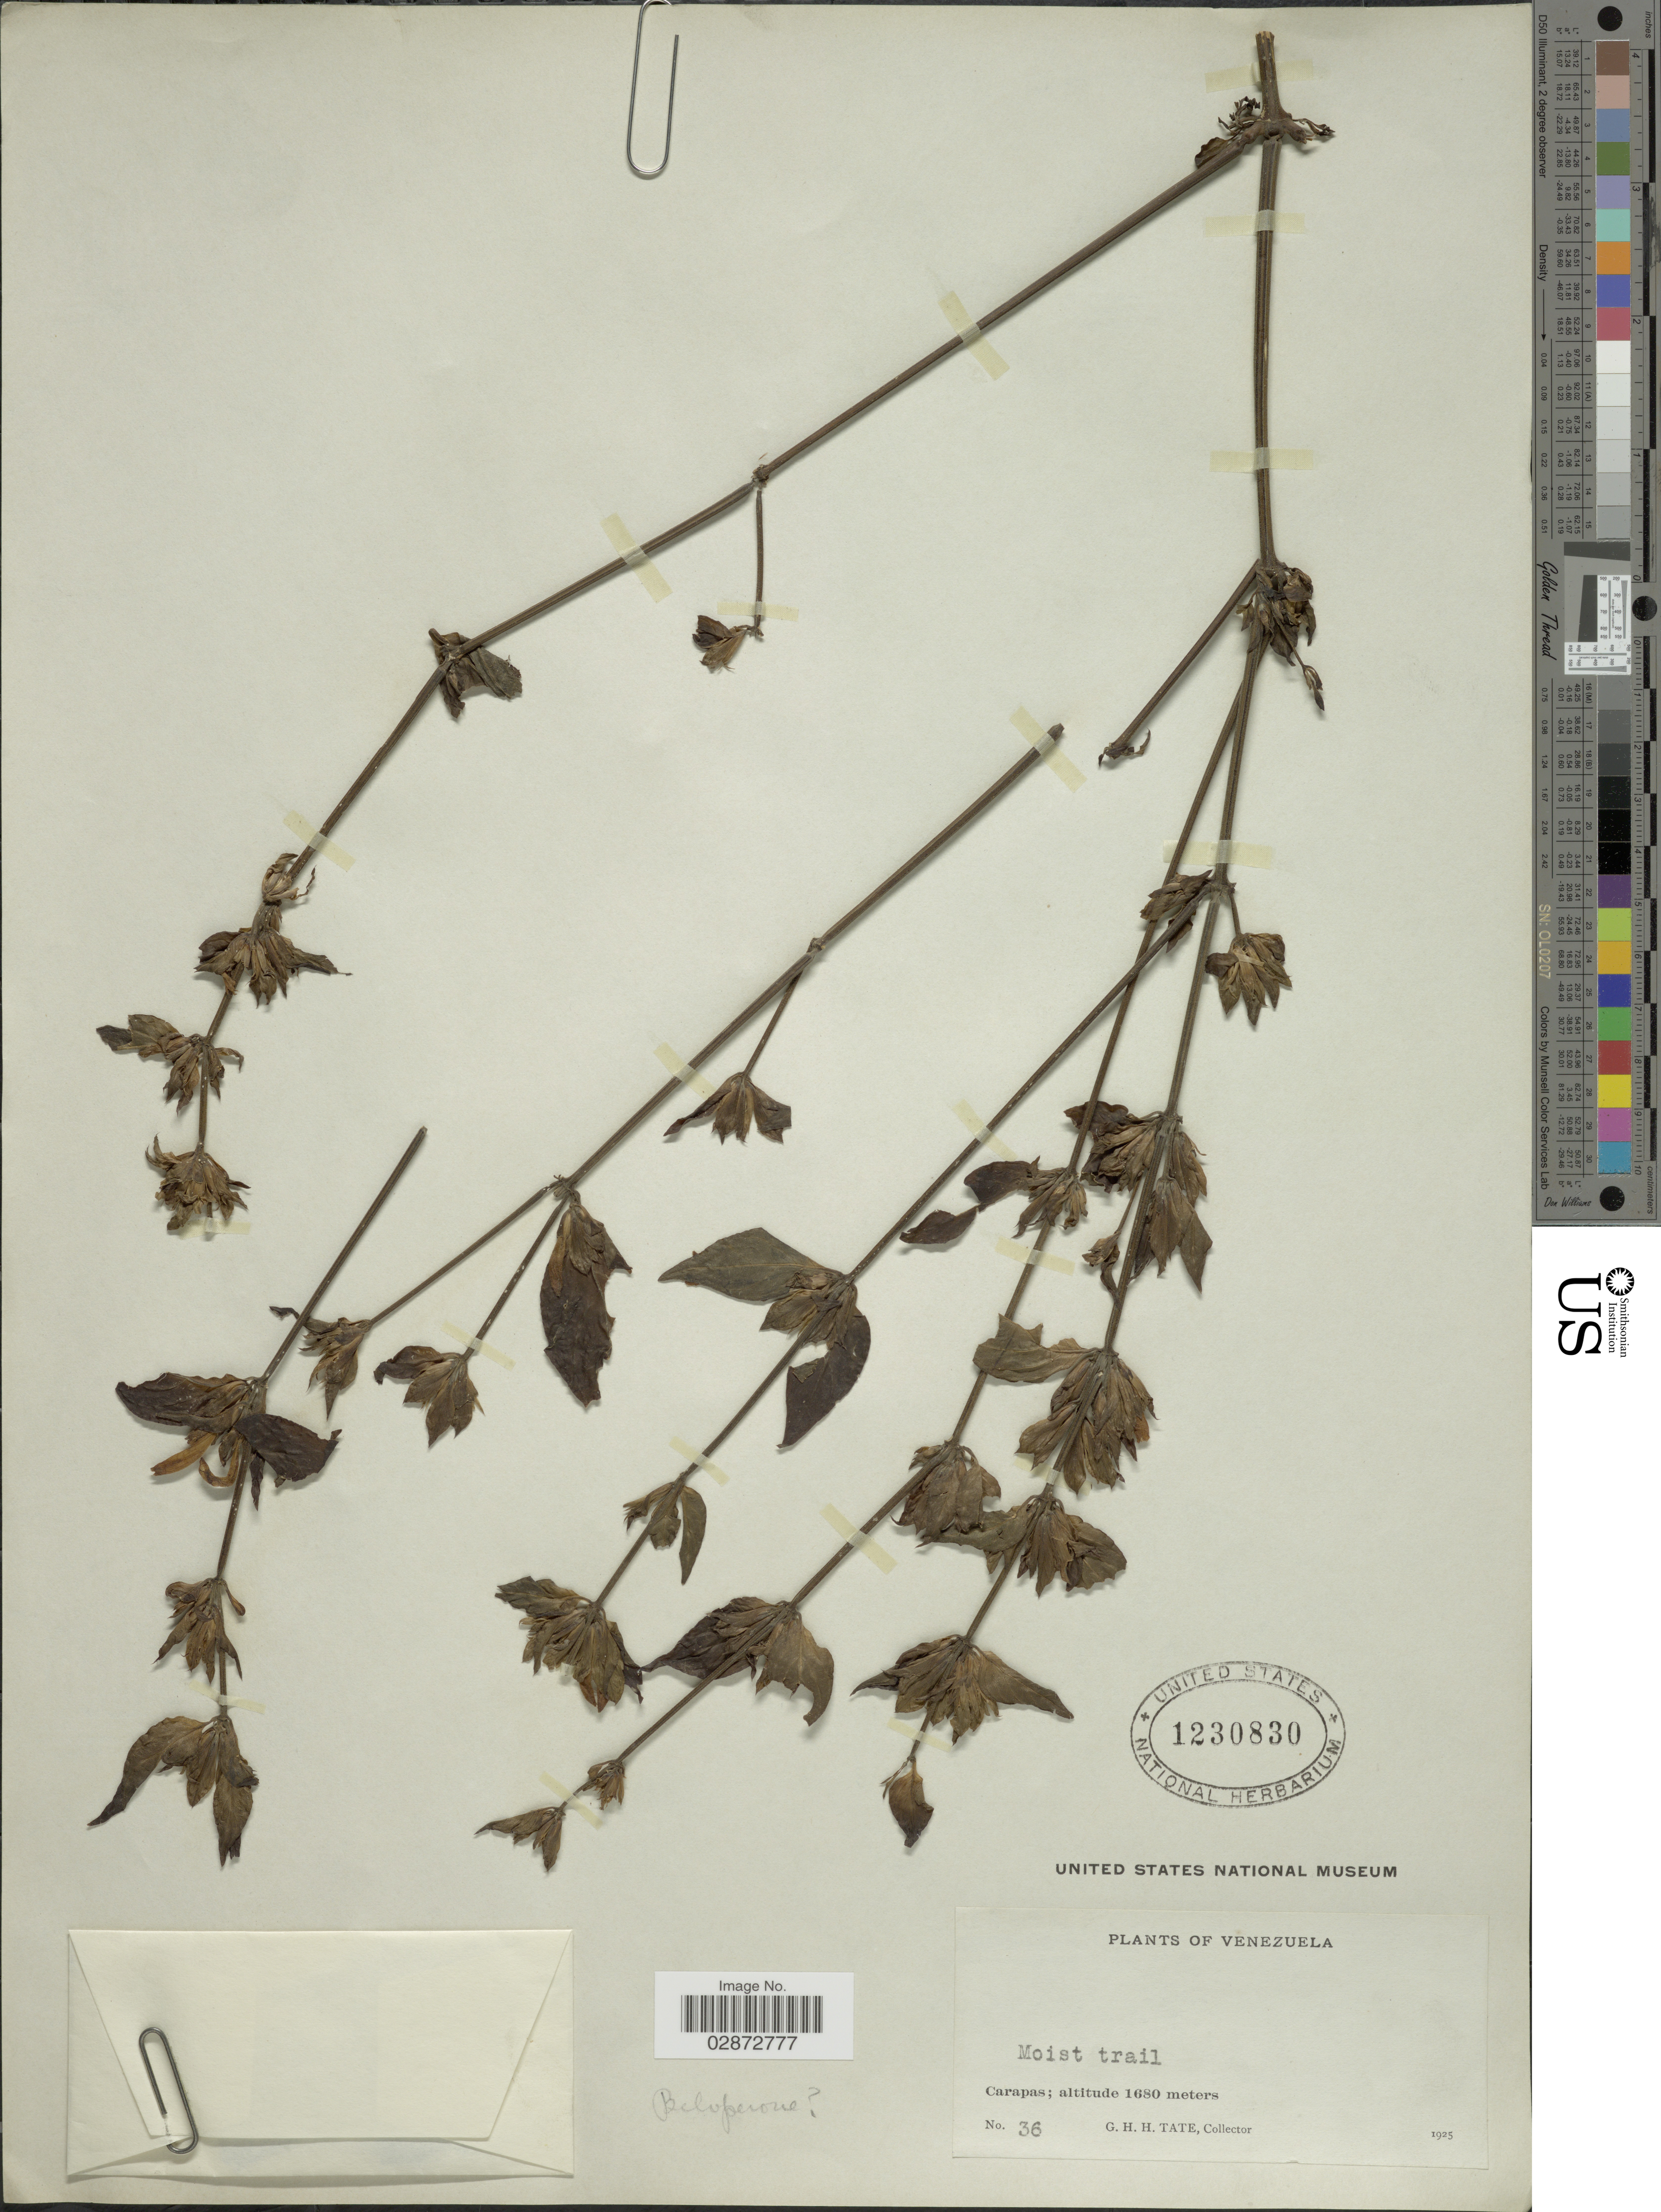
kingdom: Plantae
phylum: Tracheophyta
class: Magnoliopsida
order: Lamiales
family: Acanthaceae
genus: Dicliptera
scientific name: Dicliptera sp.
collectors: G. Tate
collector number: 36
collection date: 1925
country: Venezuela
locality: Carapas.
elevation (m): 1680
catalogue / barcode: US 1230830